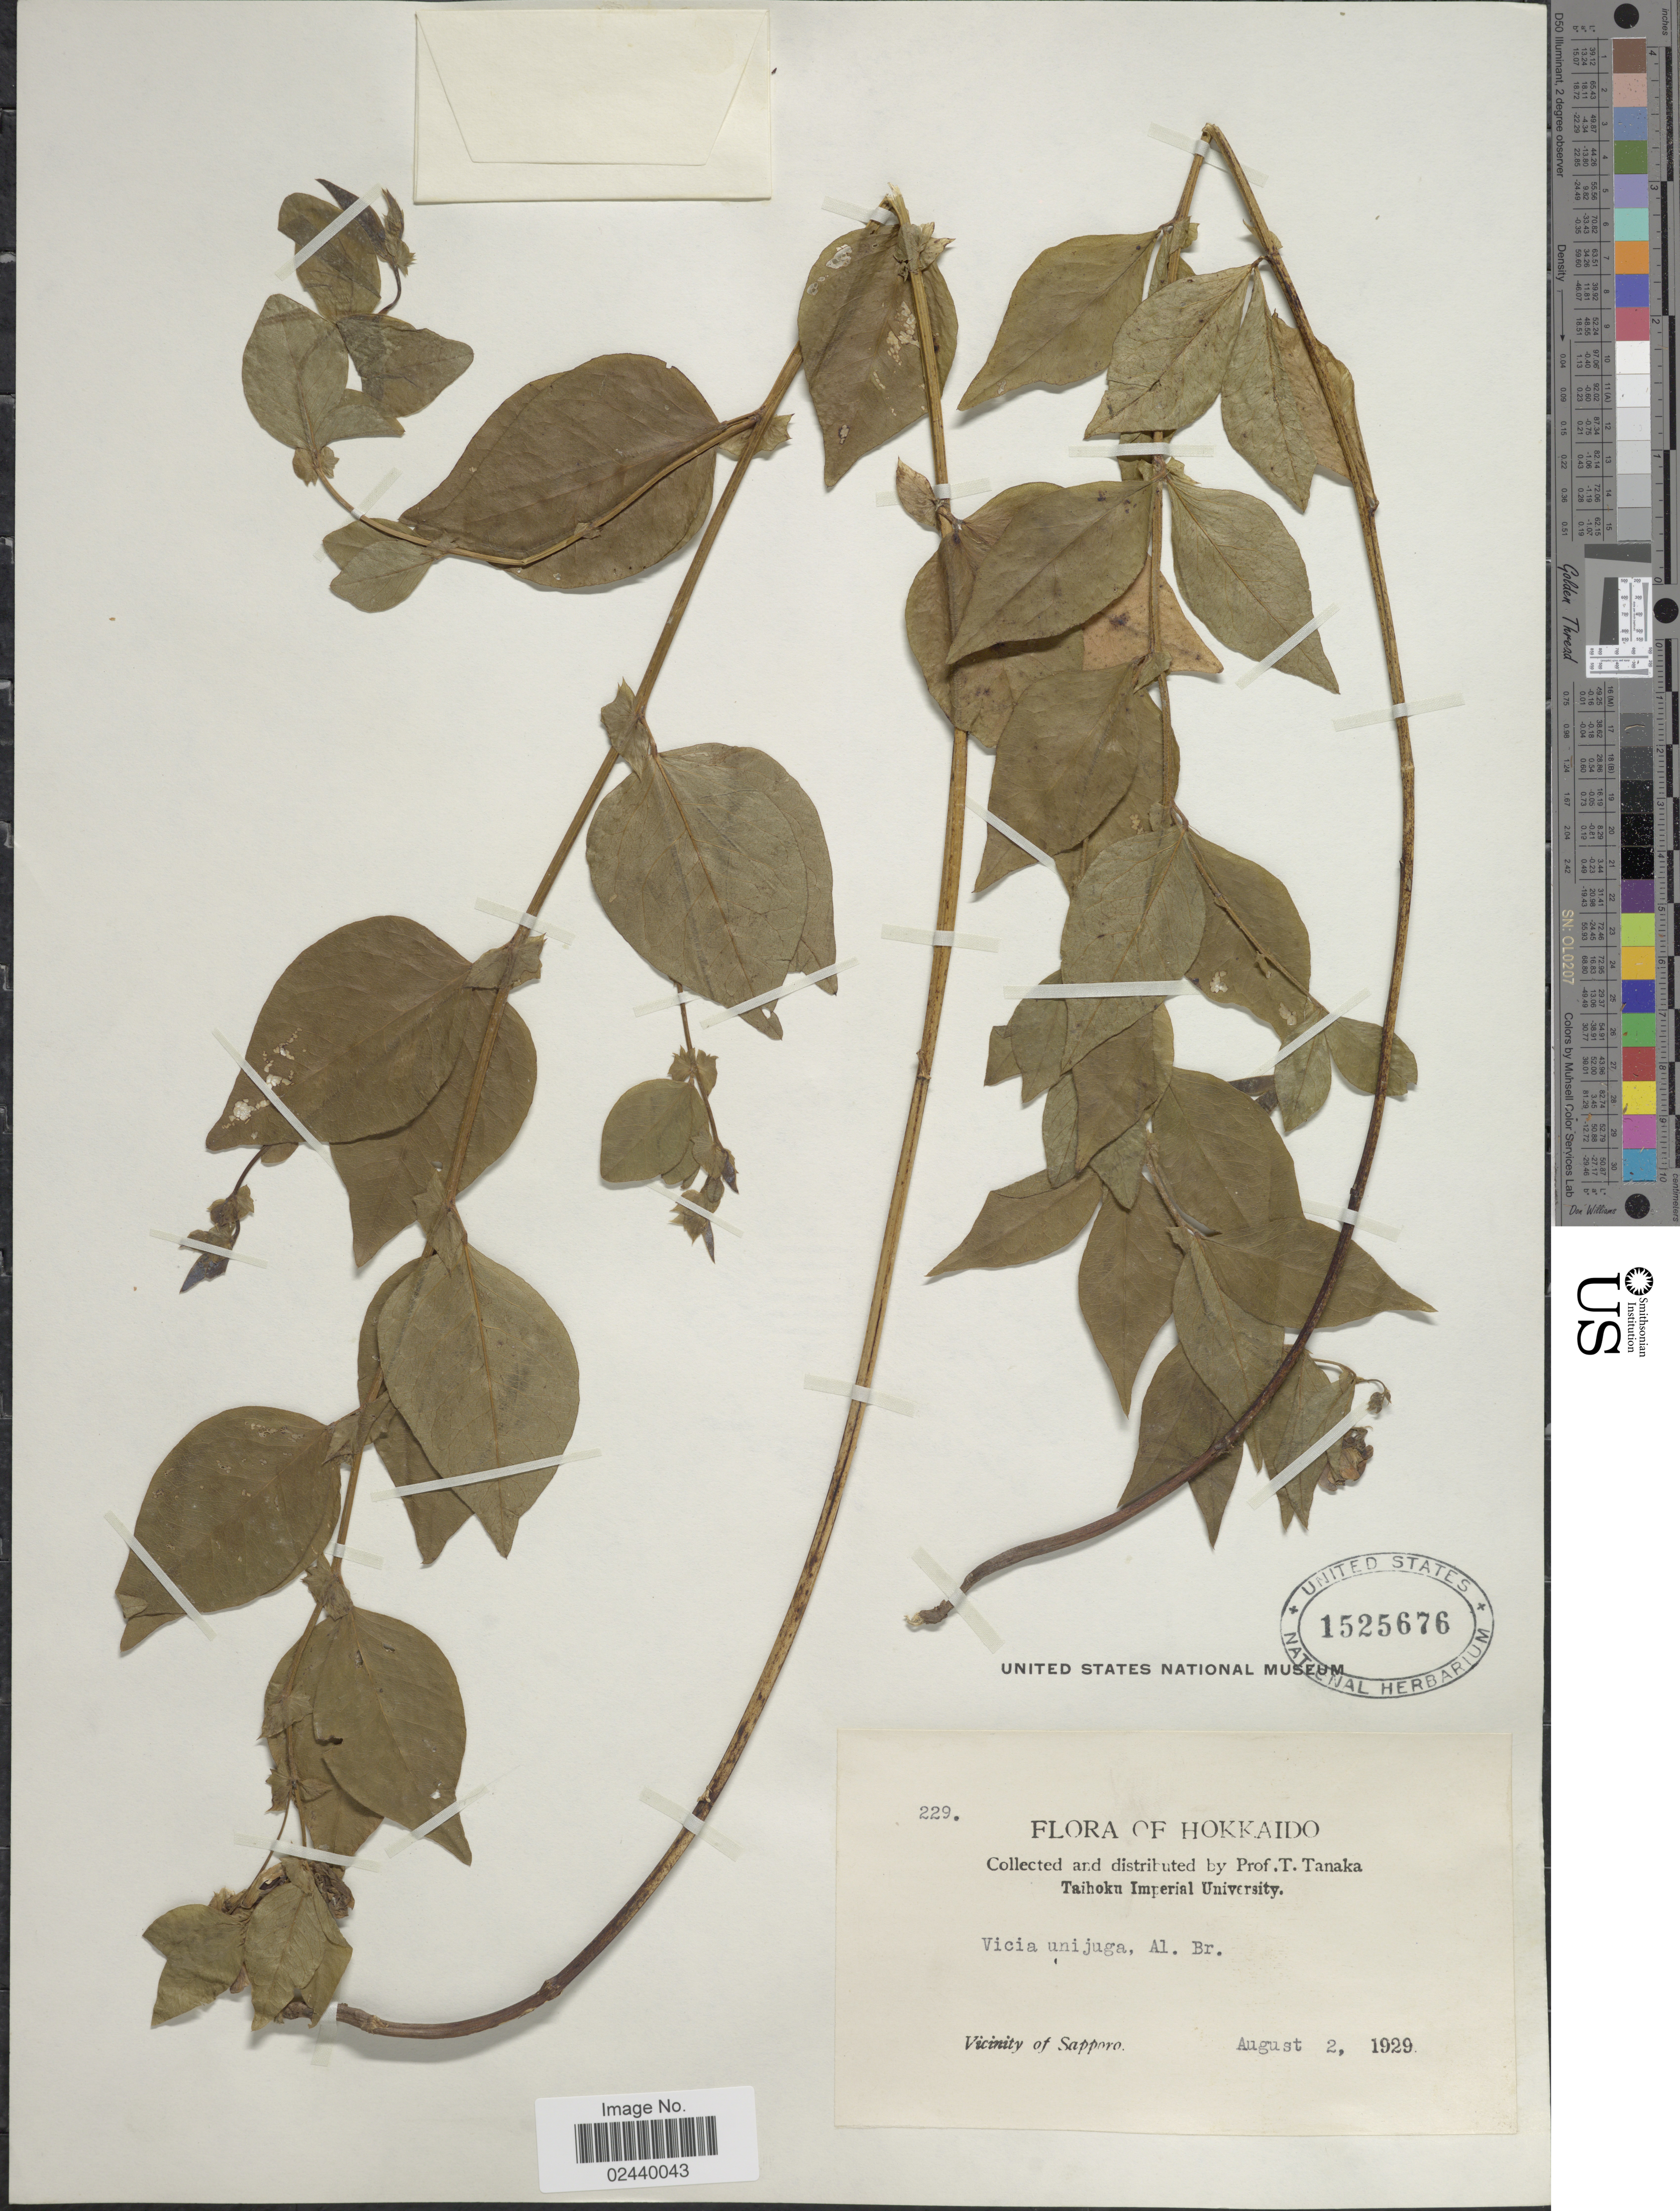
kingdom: Plantae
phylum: Tracheophyta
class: Magnoliopsida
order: Fabales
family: Fabaceae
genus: Vicia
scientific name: Vicia unijuga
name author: A. Braun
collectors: T. Tanaka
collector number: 229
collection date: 1929-08-02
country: Japan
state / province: Hokkaidō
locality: Vicinity of Sapporo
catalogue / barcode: US 1525676